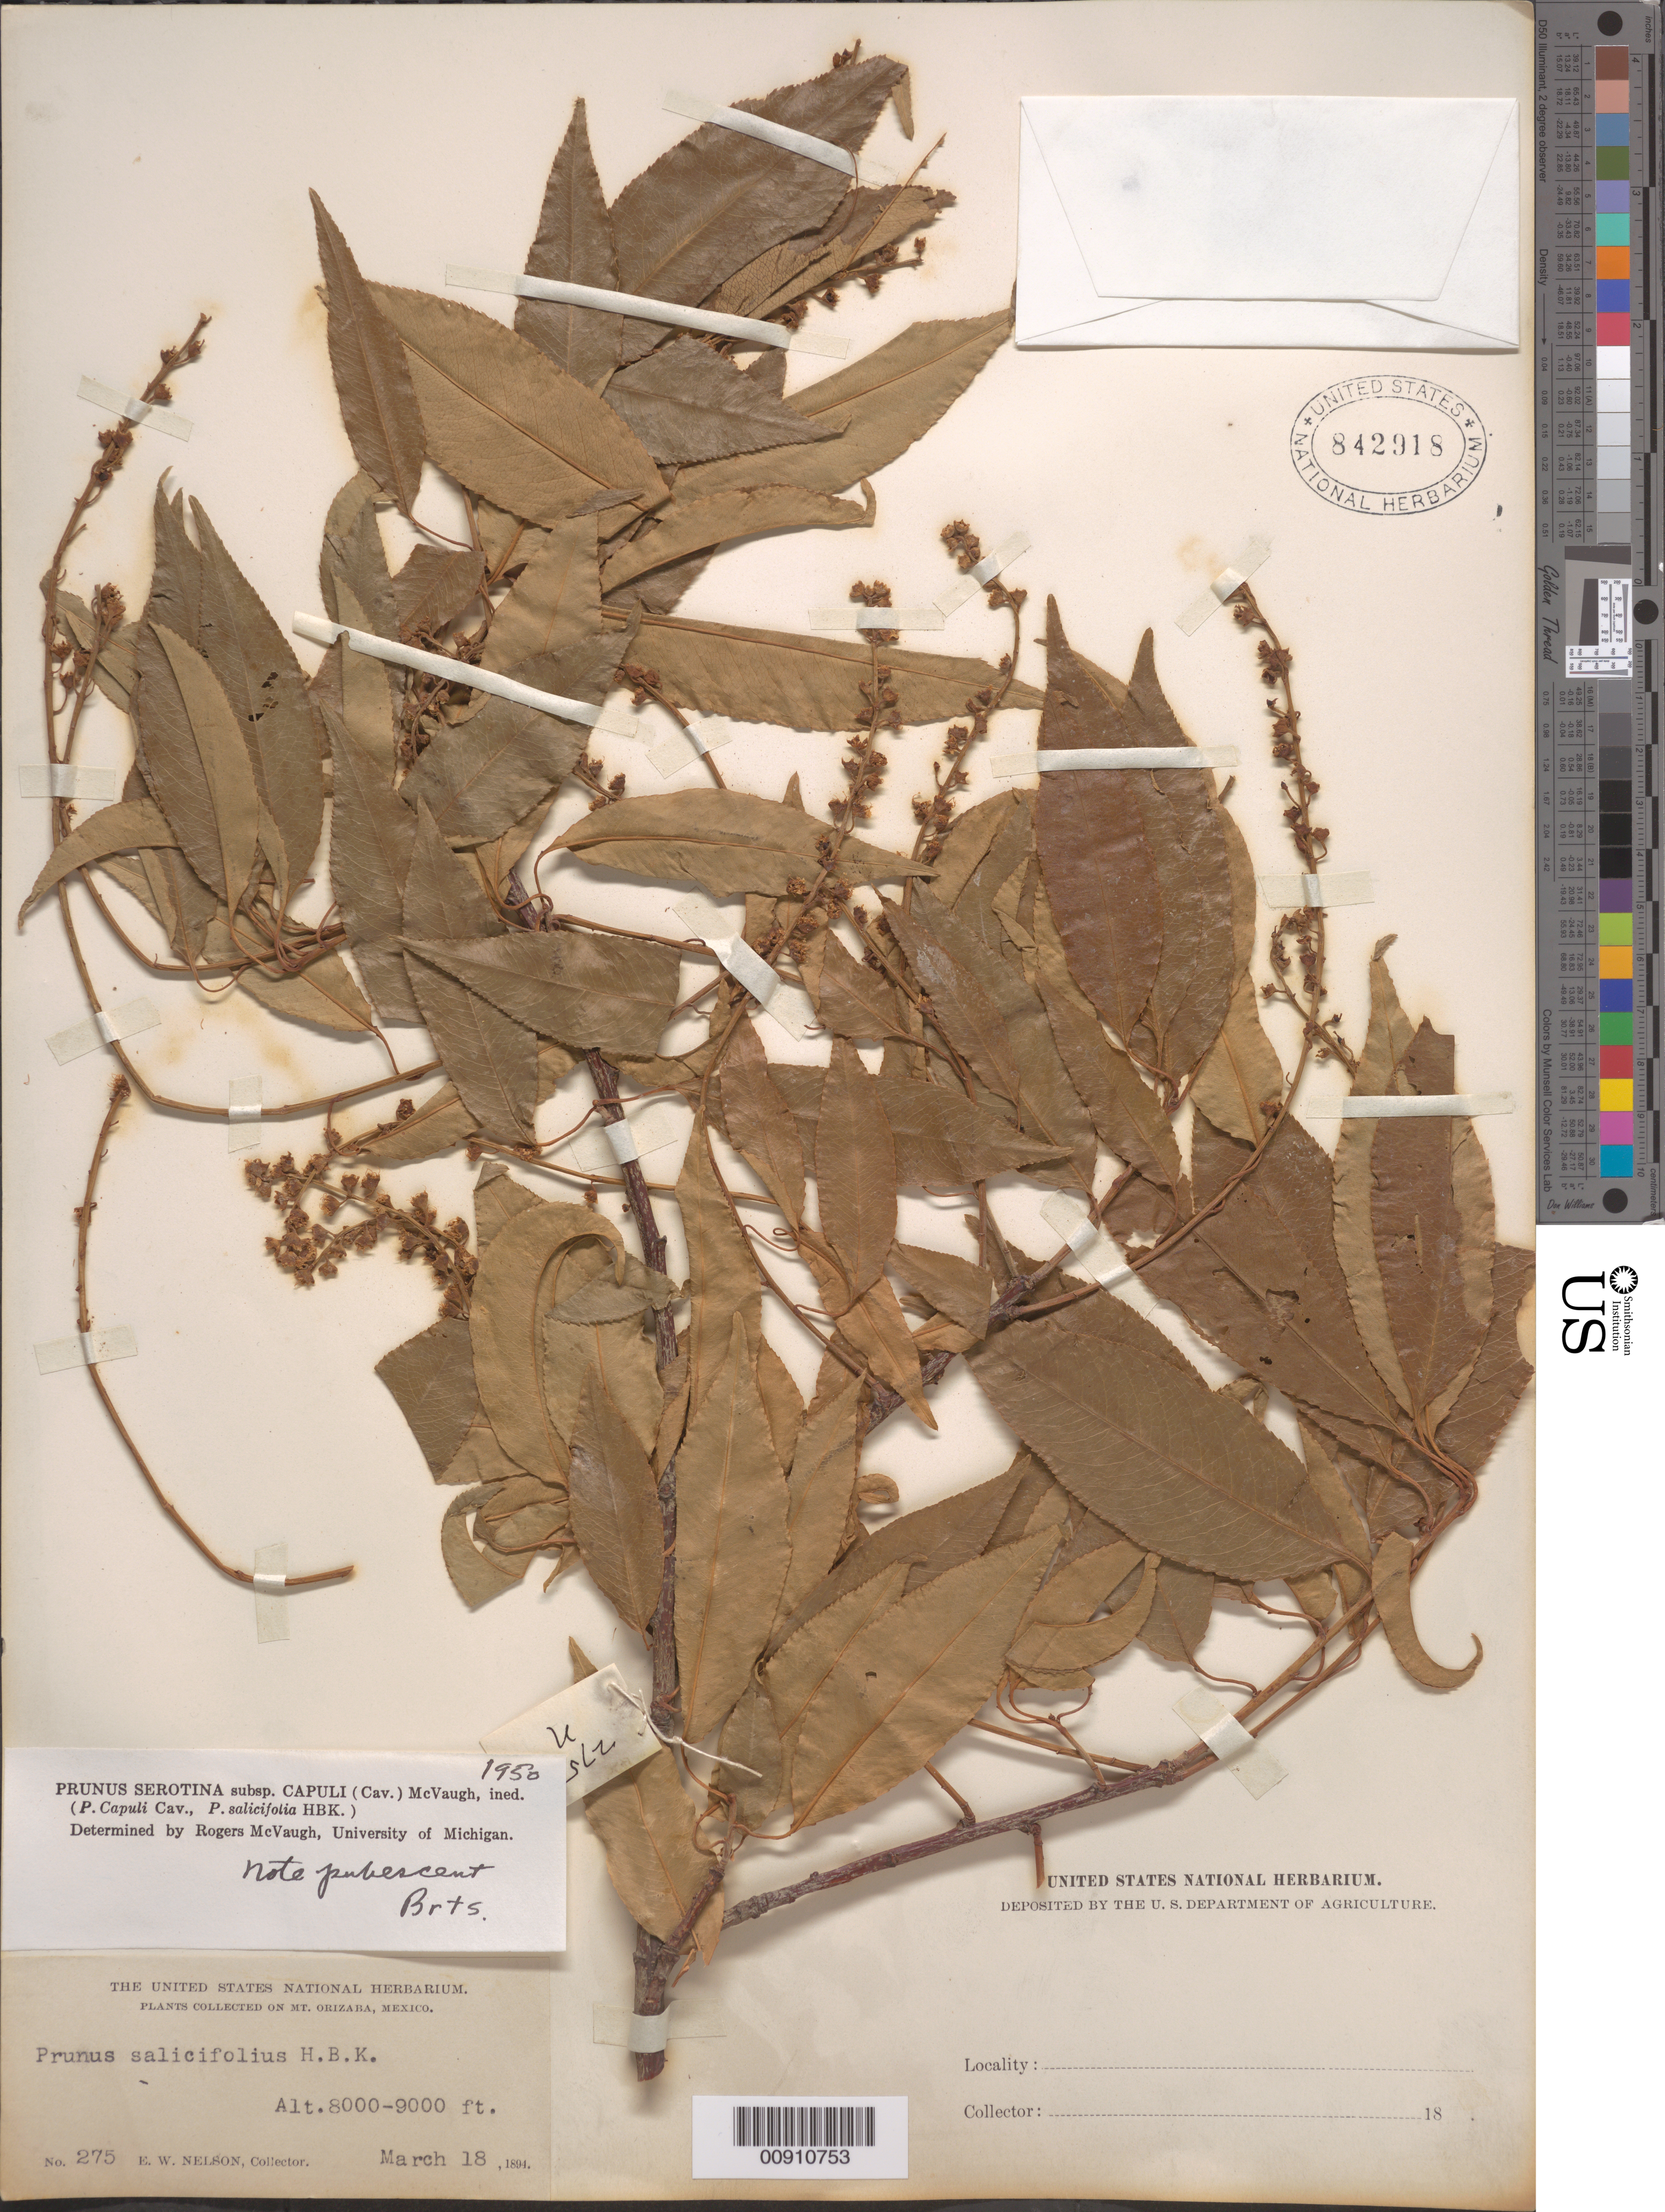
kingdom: Plantae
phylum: Tracheophyta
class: Magnoliopsida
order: Rosales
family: Rosaceae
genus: Prunus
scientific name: Prunus serotina var. salicifolia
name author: (Kunth) Koehne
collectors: E. W. Nelson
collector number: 275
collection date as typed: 18 Mar 1894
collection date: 1894-03-18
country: Mexico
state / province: Veracruz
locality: Mt. Orizaba.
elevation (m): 2438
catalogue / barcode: US 842918